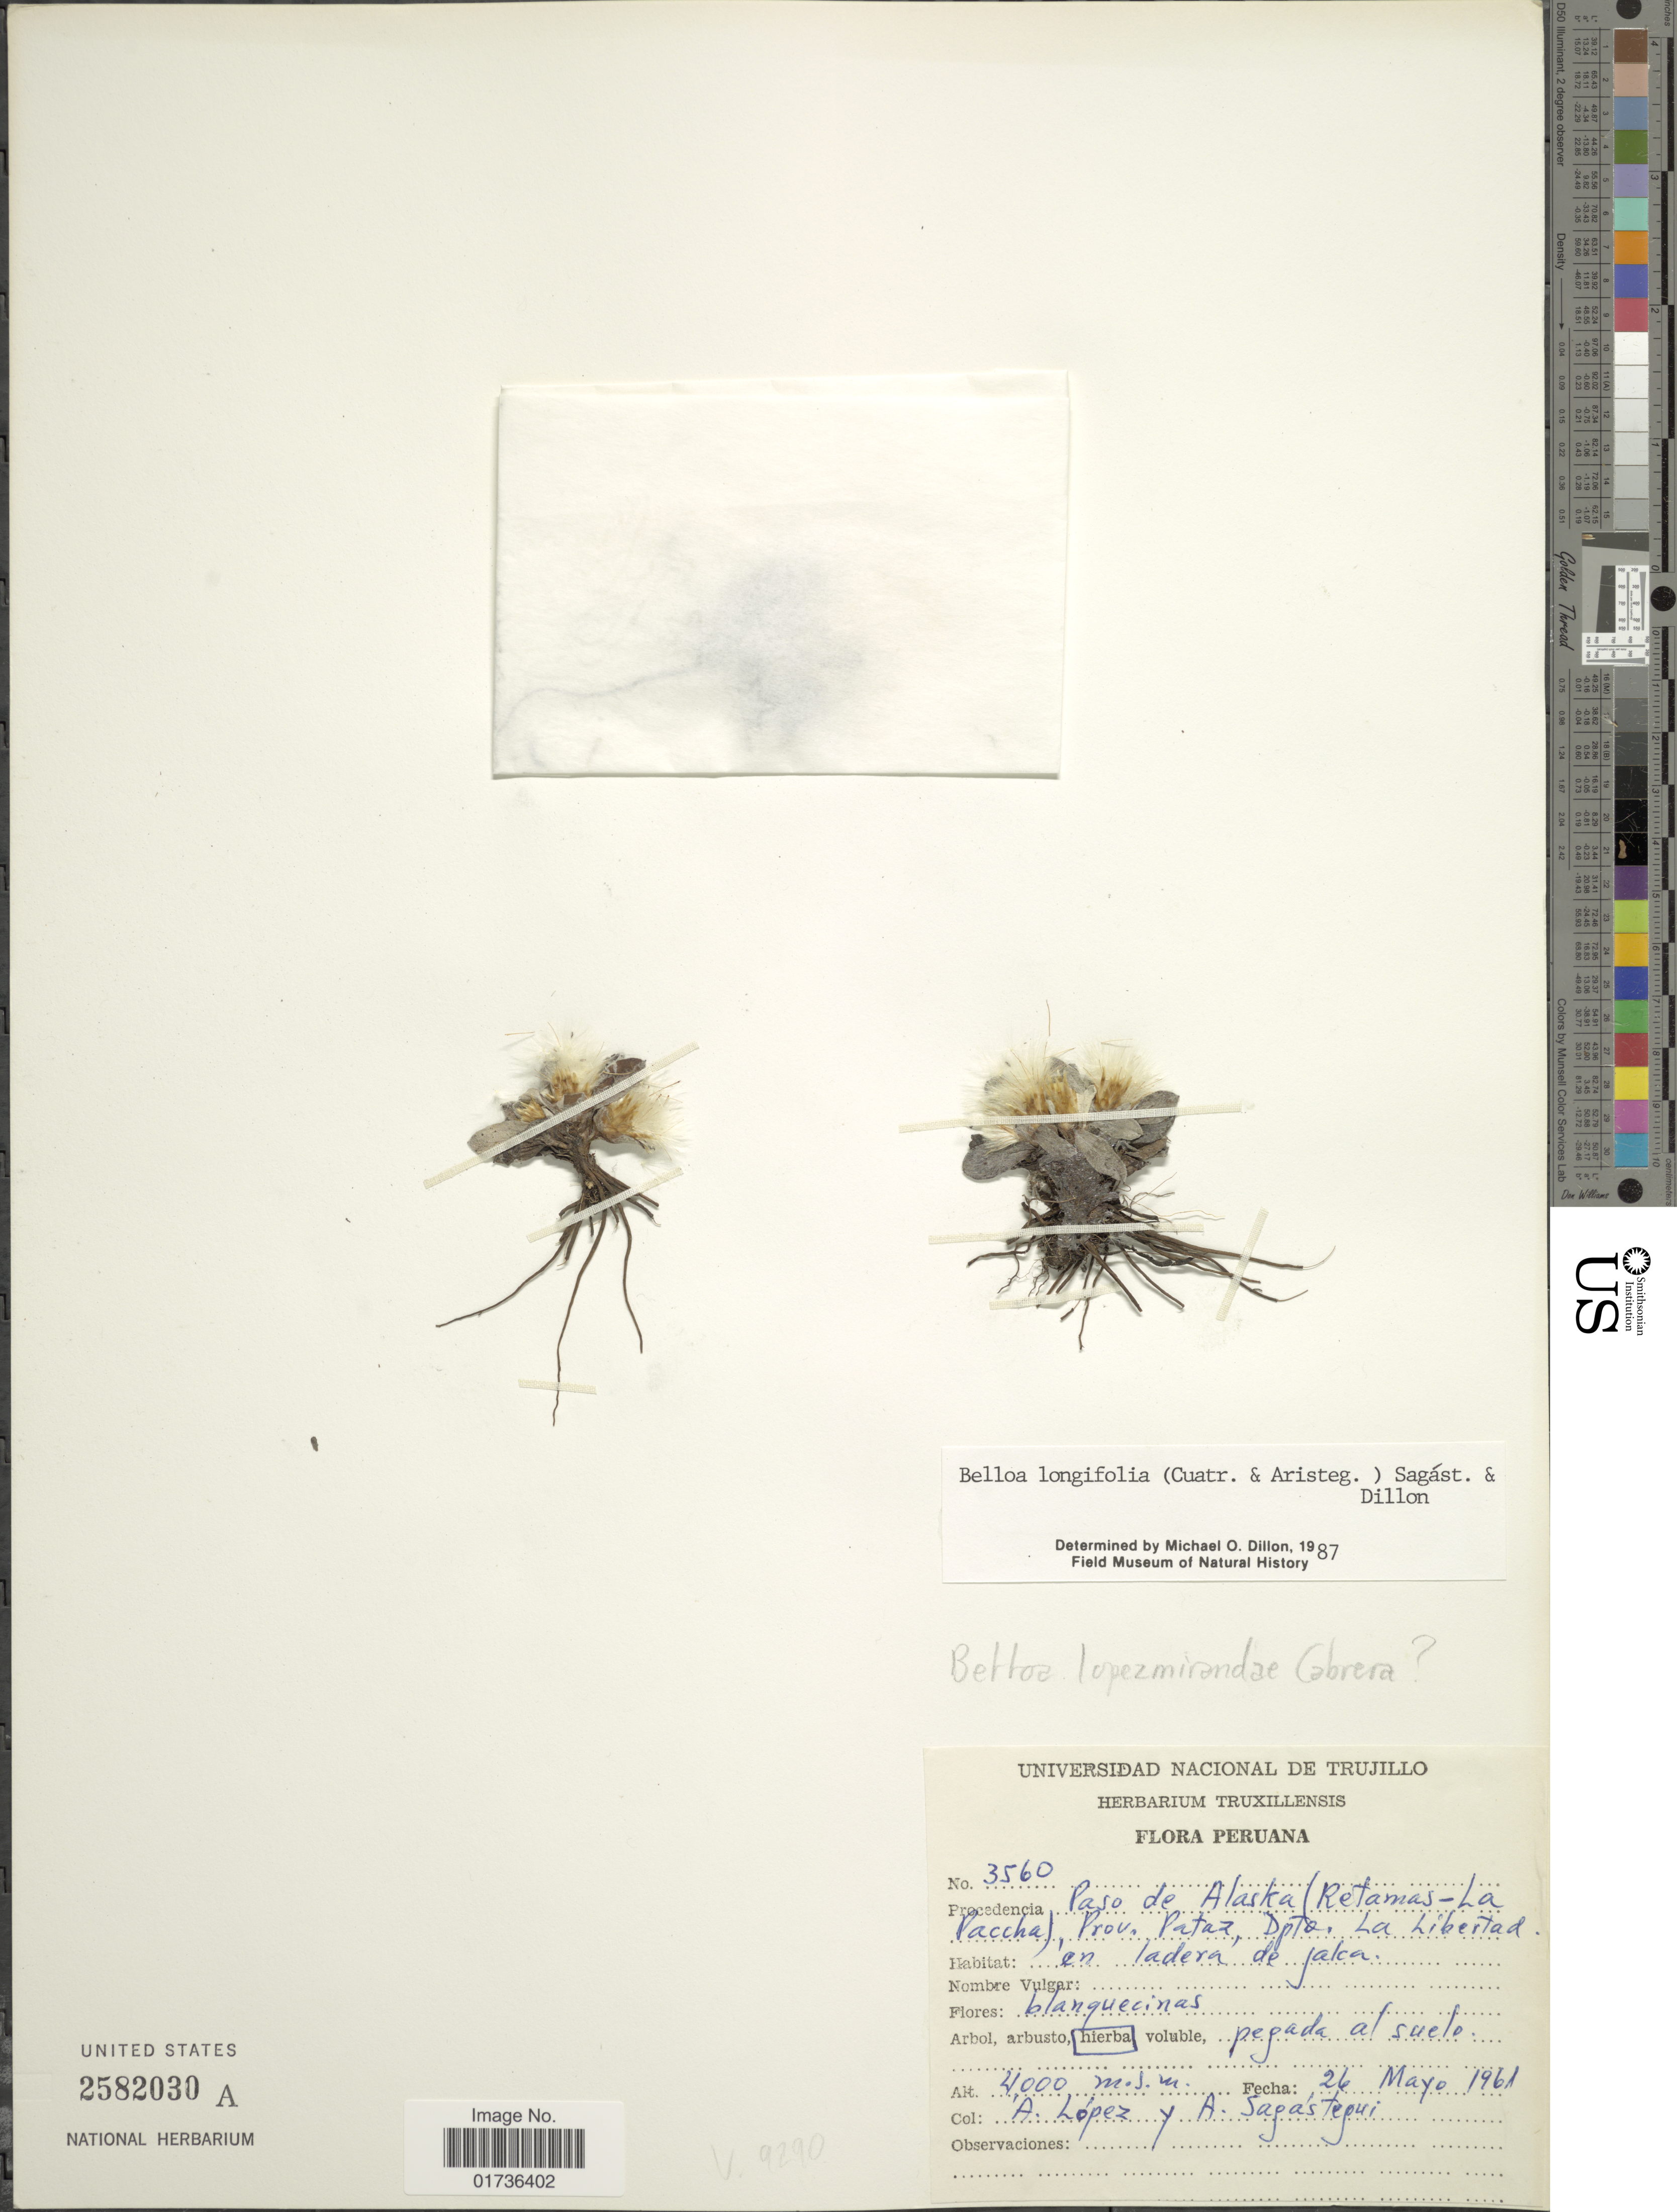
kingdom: Plantae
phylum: Tracheophyta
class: Magnoliopsida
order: Asterales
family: Asteraceae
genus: Belloa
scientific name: Belloa longifolia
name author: (Cuatrec. & Aristeg.) Sagást. & M.O. Dillon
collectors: A. López & A. Sagástegui A.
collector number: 3560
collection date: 1961-05-26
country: Peru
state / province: La Libertad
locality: Paso de Alaska (Retamas-La Paccha), Prov. Pataz, Dpto La Libertad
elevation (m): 4000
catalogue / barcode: US 2582030A